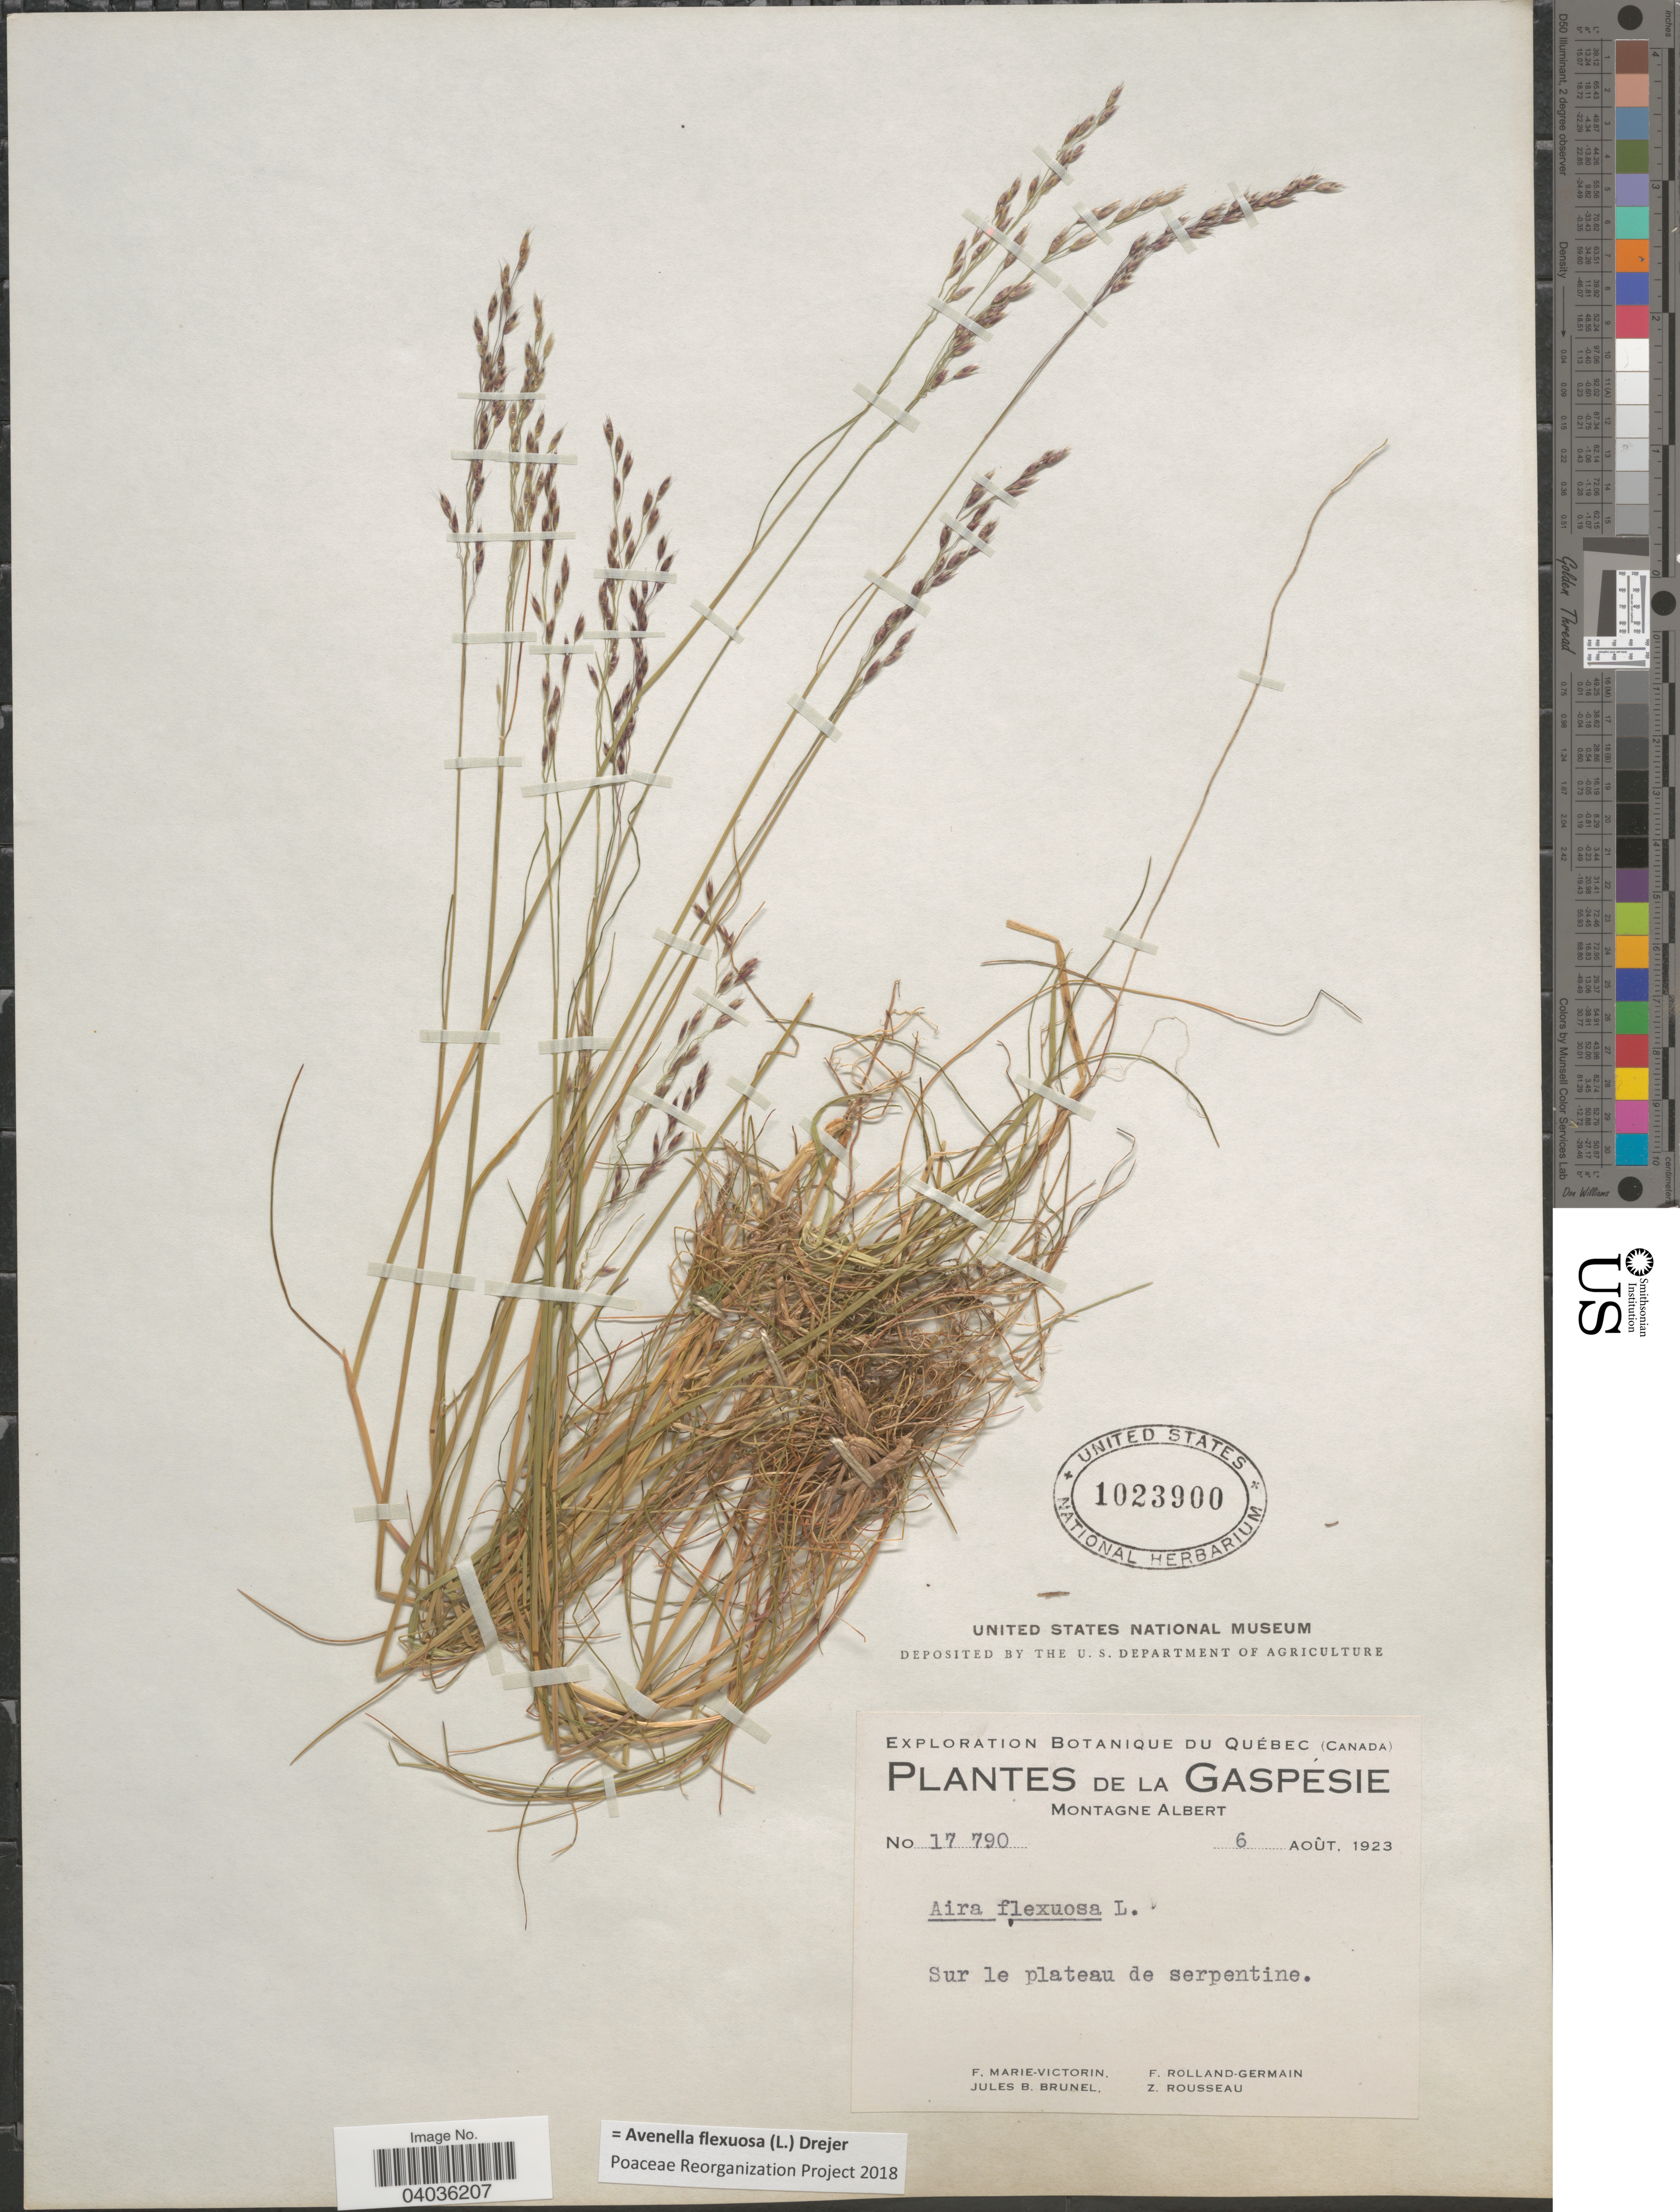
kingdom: Plantae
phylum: Tracheophyta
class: Liliopsida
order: Poales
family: Poaceae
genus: Avenella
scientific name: Avenella flexuosa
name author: (L.) Drejer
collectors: F. Marie-Victorin, Rolland-Germain, J. Brunel & Z. Rousseau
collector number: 17790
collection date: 1923-08-06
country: Canada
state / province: Quebec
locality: La Gaspésie. Montagne Albert. Sur le plateau de serpentine.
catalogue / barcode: US 1023900